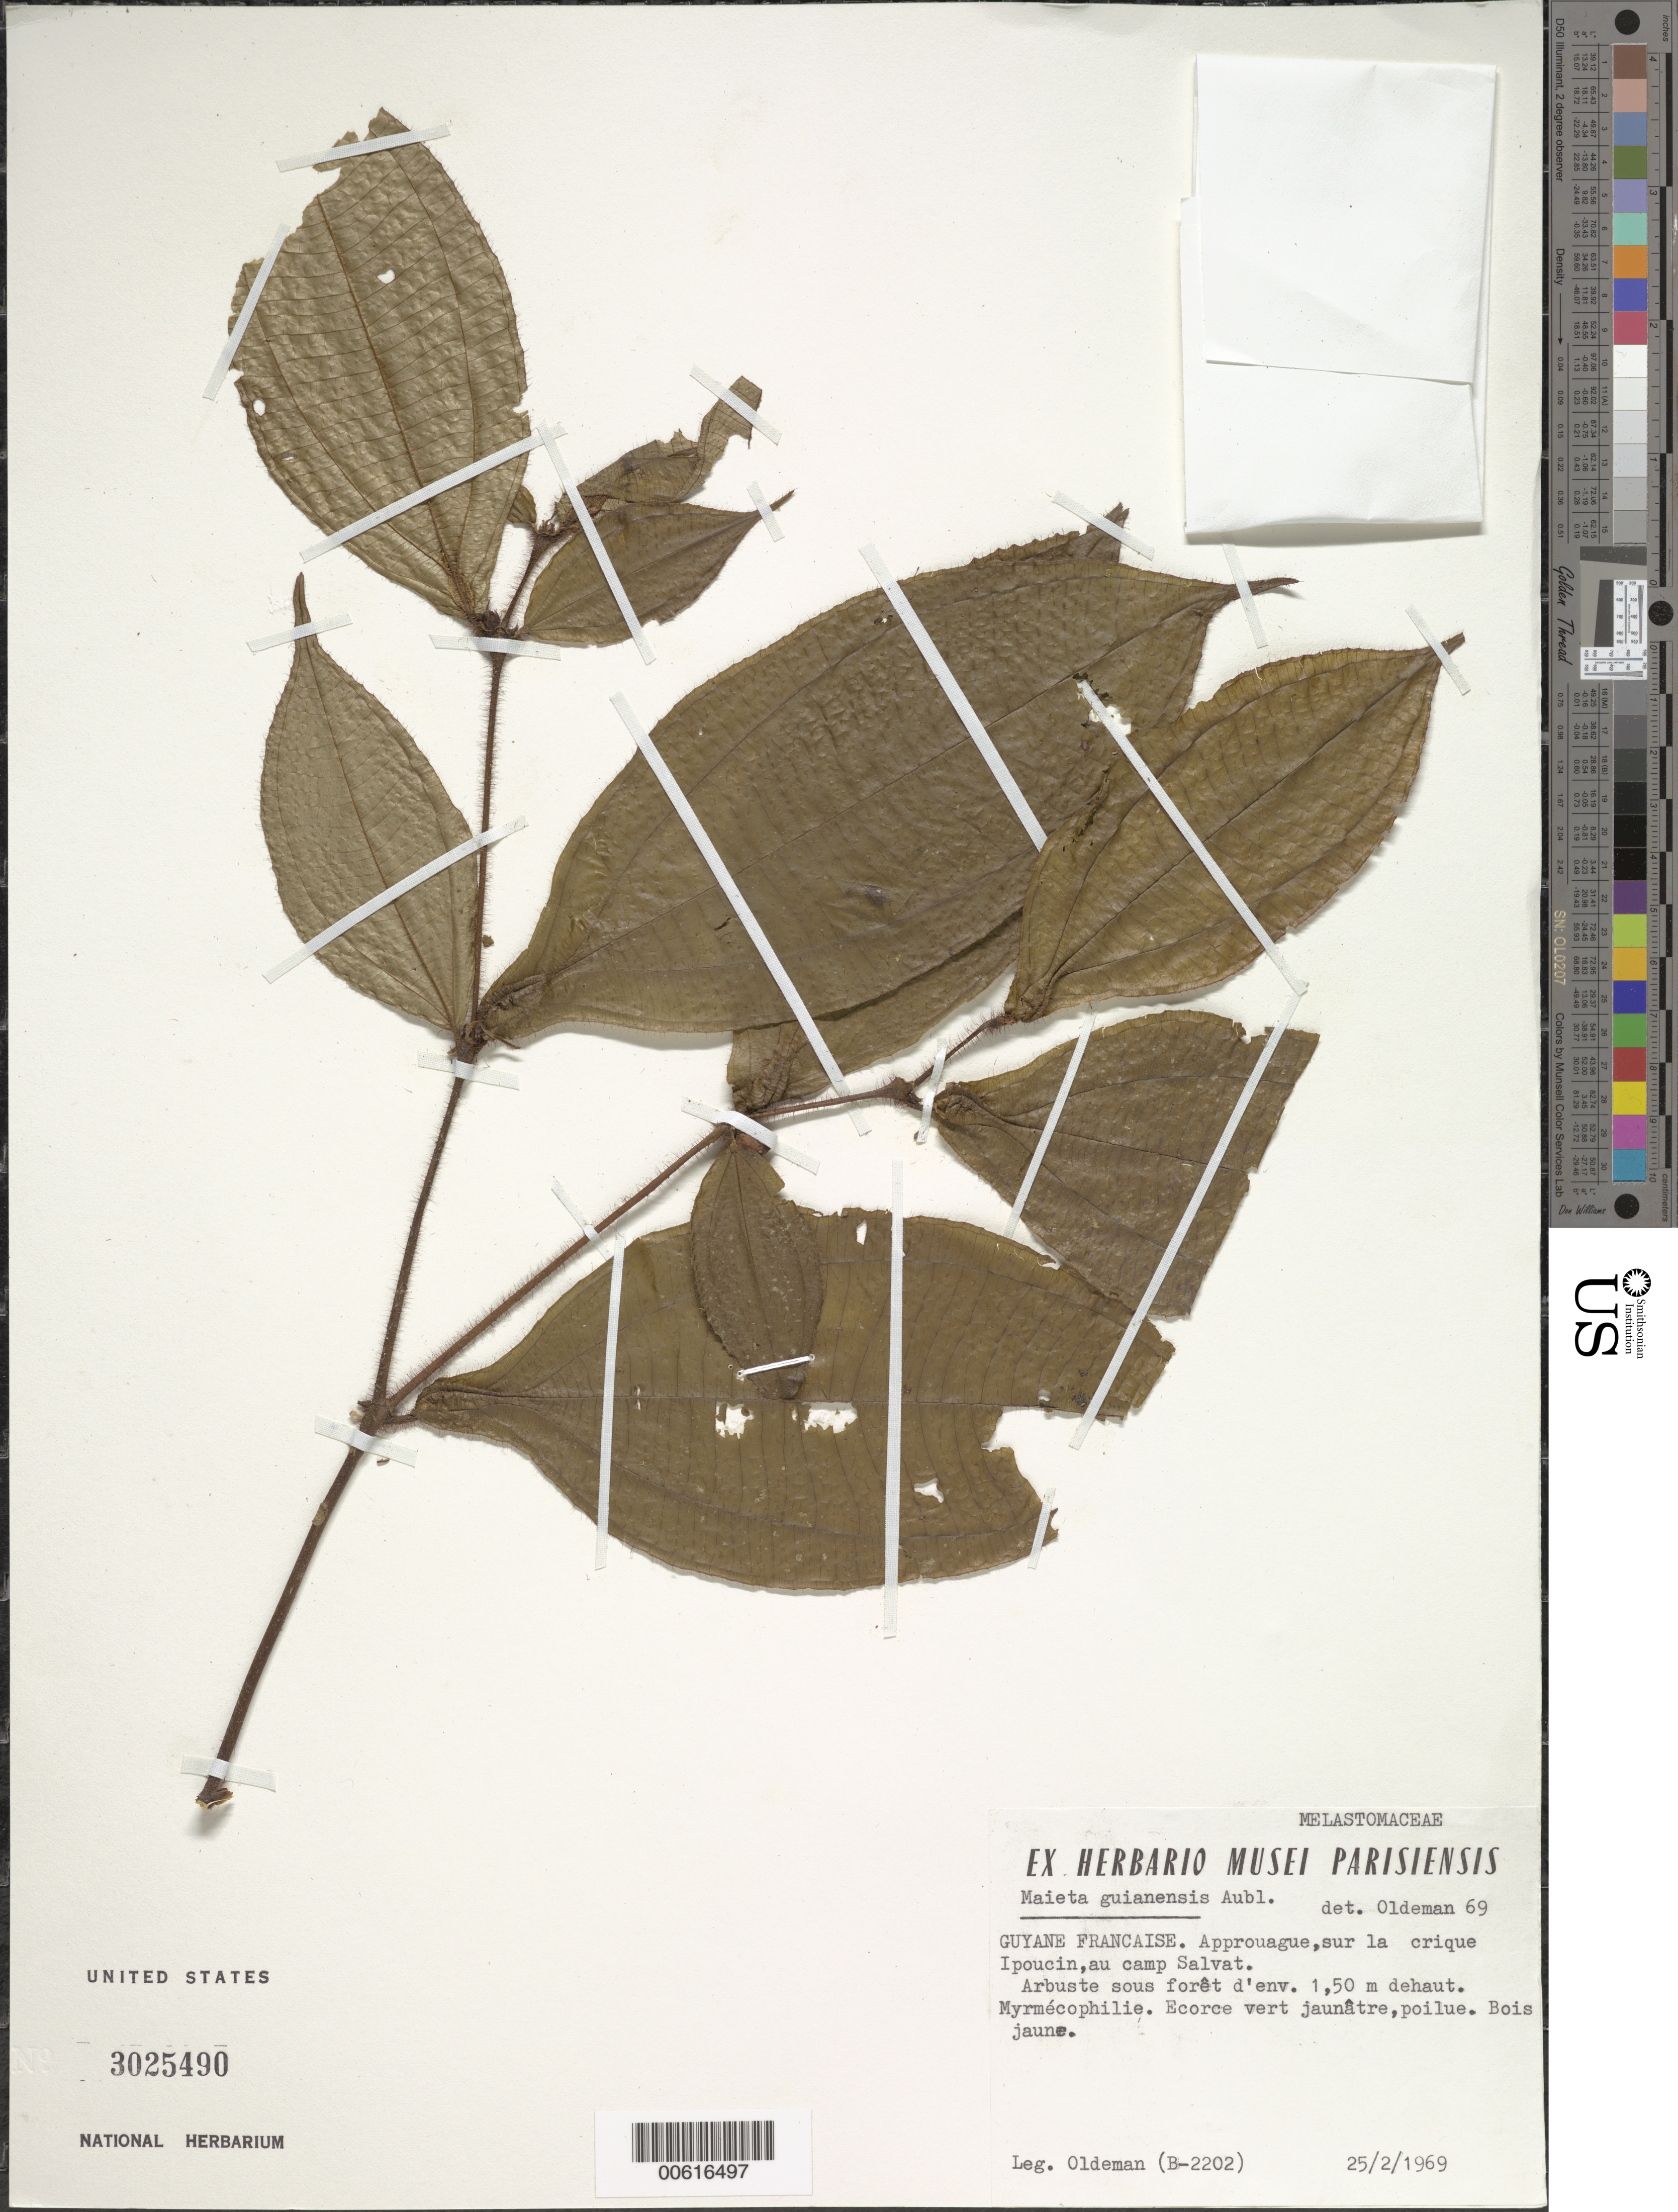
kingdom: Plantae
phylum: Tracheophyta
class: Magnoliopsida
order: Myrtales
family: Melastomataceae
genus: Maieta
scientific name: Maieta guianensis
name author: Aubl.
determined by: Oldeman, R. A. A.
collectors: R. Oldeman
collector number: B 2202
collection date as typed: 25-Feb-69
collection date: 1969-02-25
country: French Guiana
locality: Crique Ipoucin, Approuague, au camp Salvat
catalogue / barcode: US 3025490